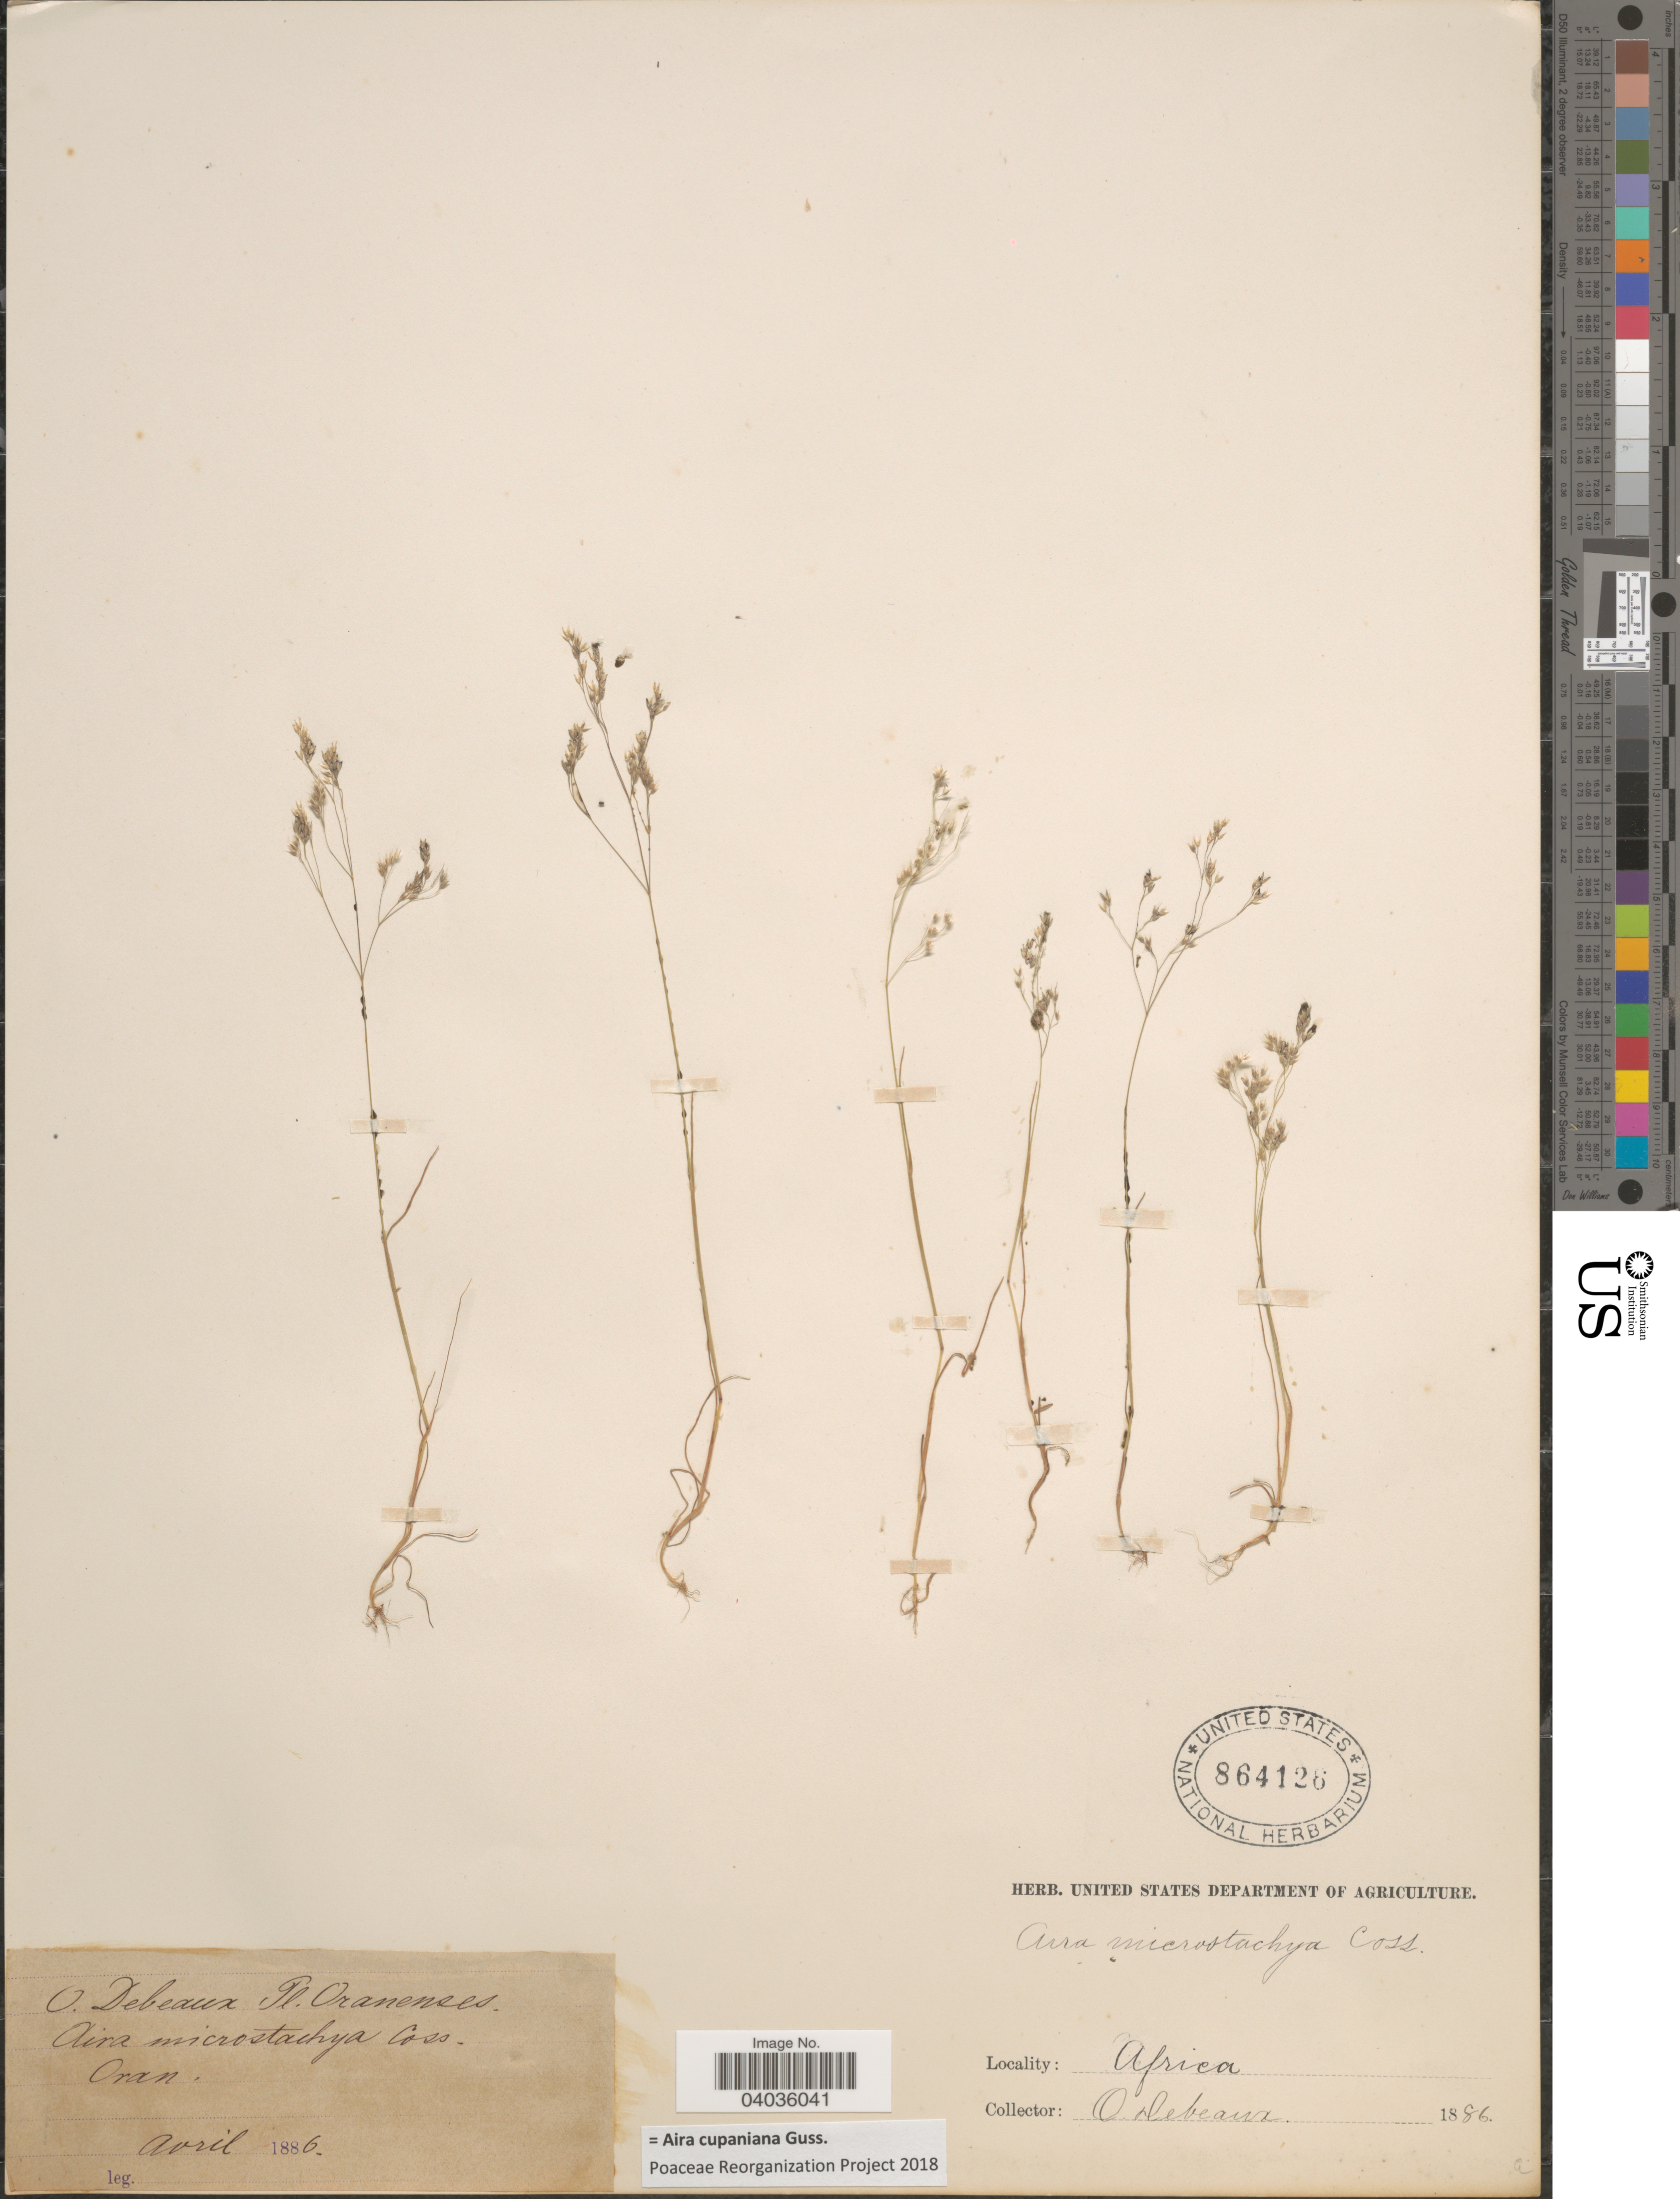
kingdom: Plantae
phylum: Tracheophyta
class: Liliopsida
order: Poales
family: Poaceae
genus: Aira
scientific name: Aira cupaniana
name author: Gussone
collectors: O. Debeaux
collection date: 1886-04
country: Algeria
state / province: Oran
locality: Oranenses.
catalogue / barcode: US 864126